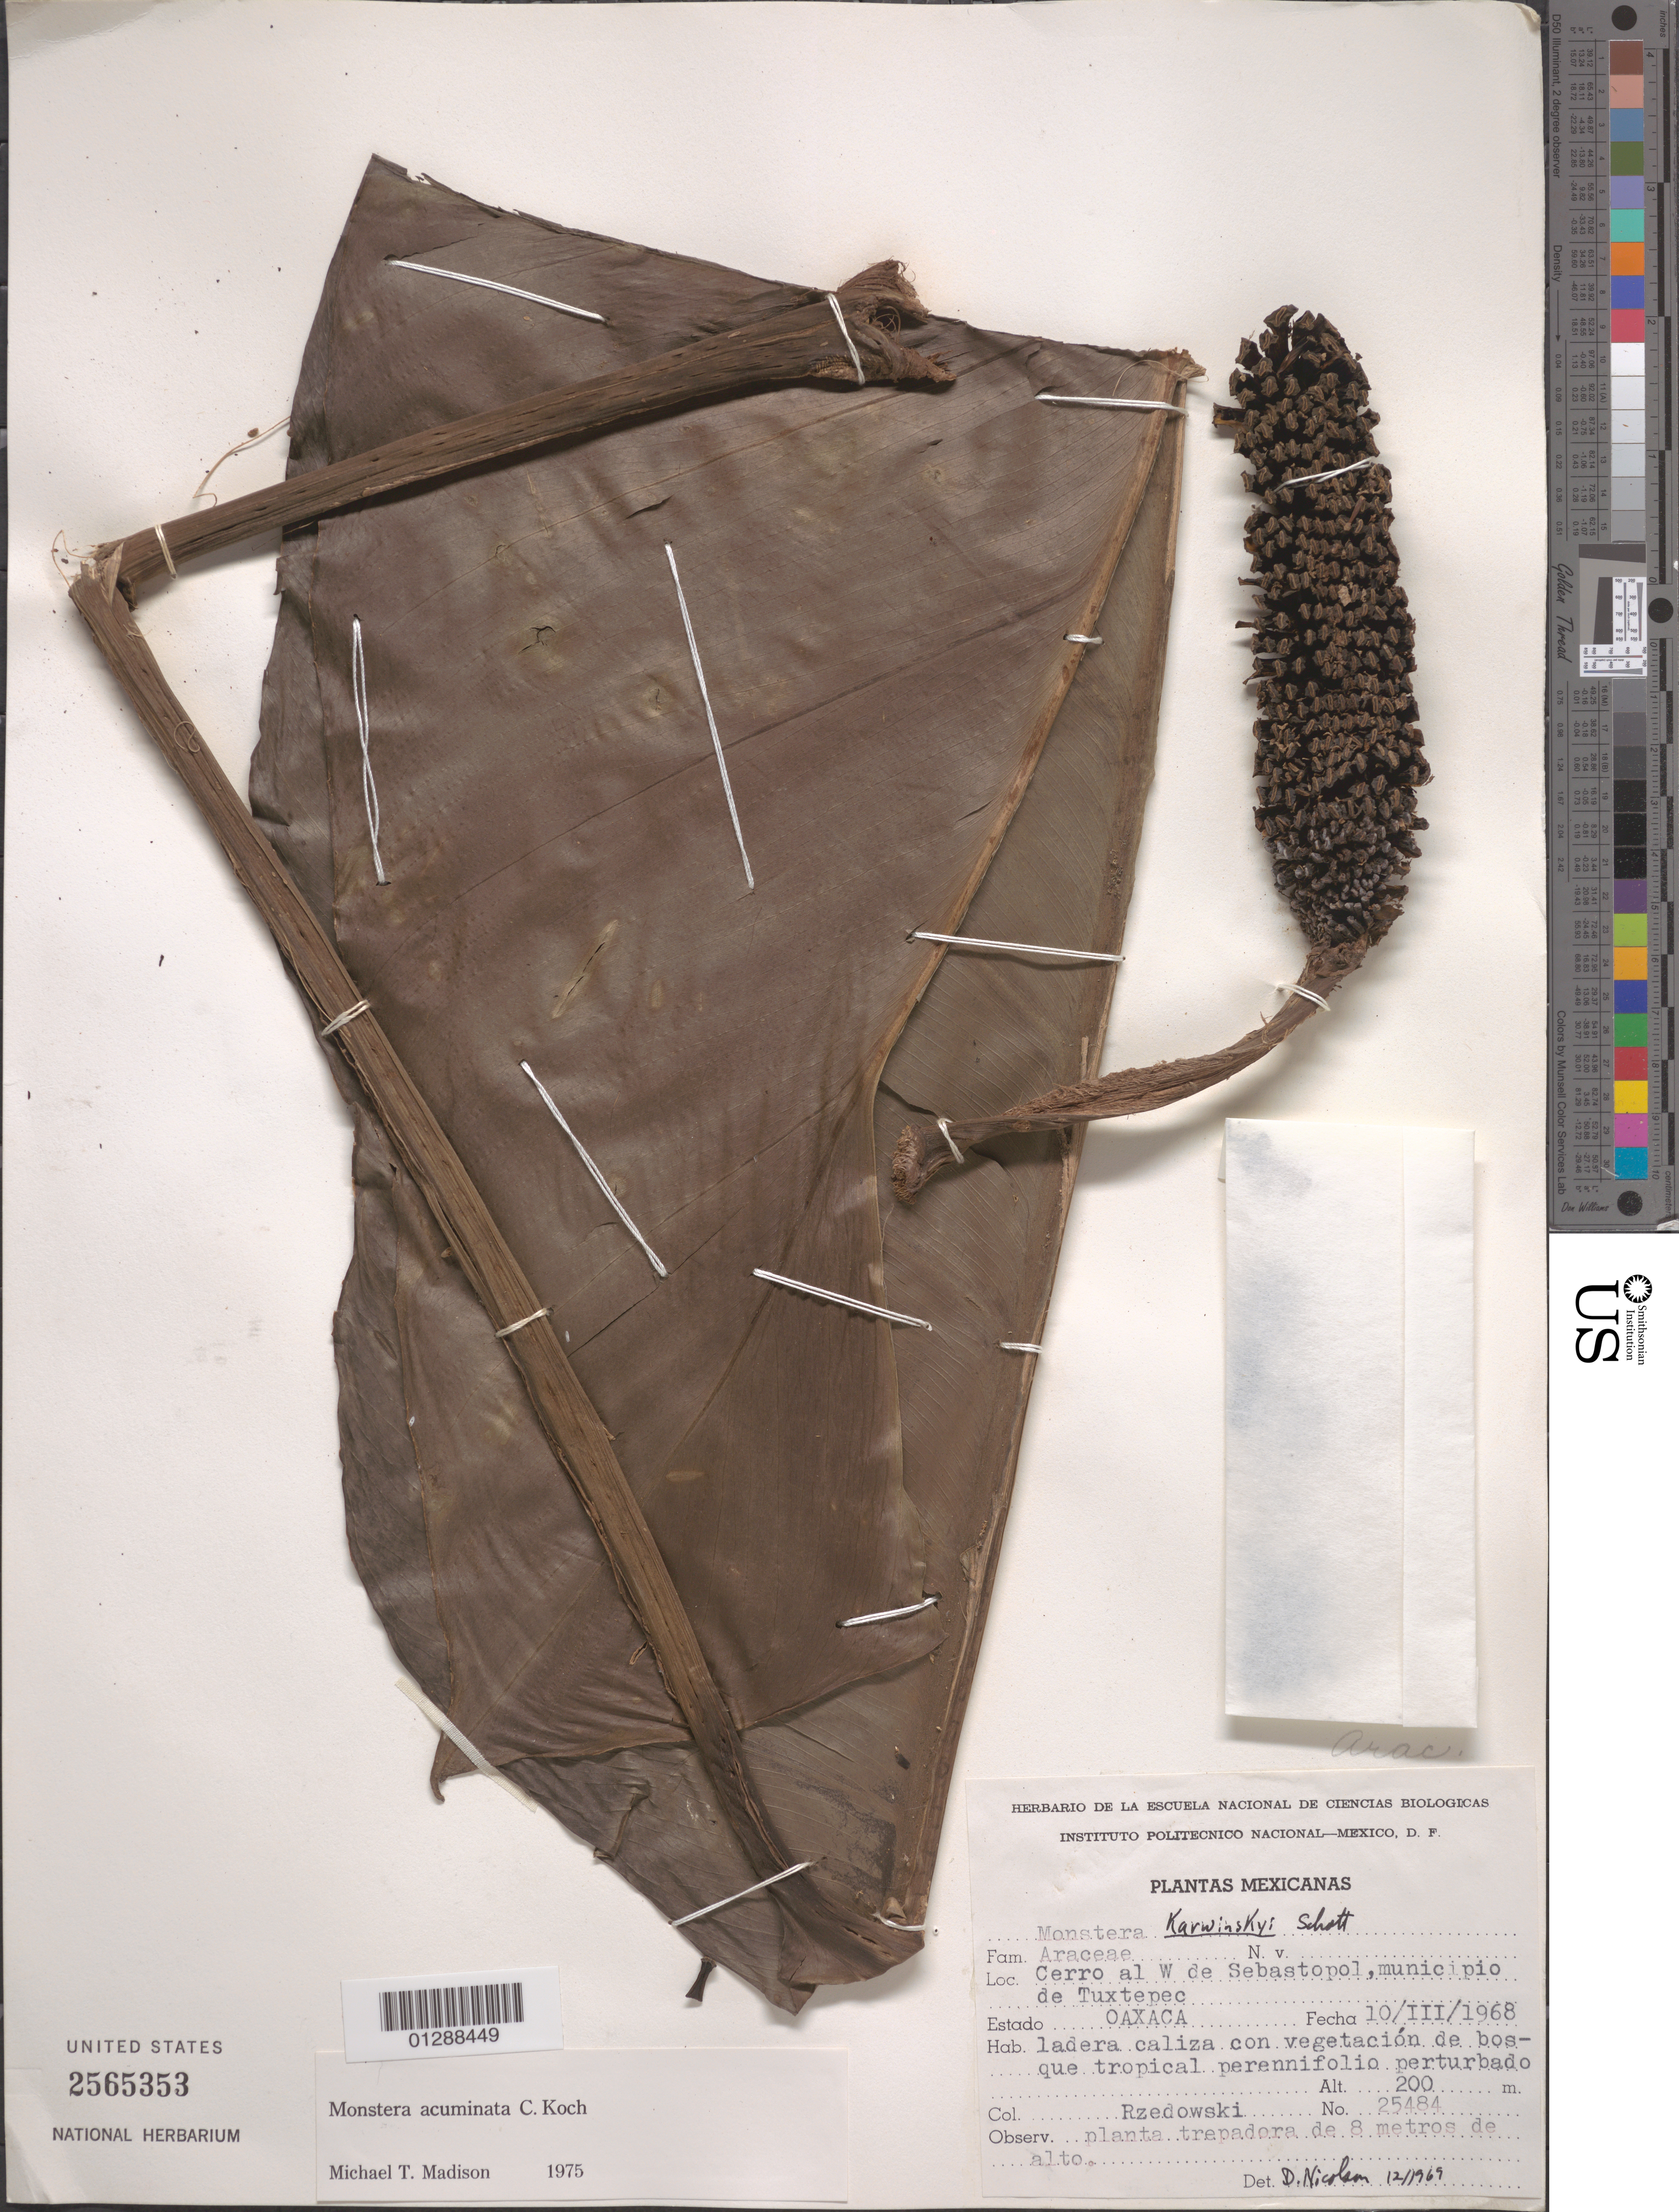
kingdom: Plantae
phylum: Tracheophyta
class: Liliopsida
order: Alismatales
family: Araceae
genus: Monstera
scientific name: Monstera acuminata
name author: K. Koch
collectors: Rzedowski, --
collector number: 25484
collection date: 1968-03-10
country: Mexico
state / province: Oaxaca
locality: Cerro al W de Sebastopol, municipio de Tuxtepec.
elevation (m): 200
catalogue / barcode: US 2565353